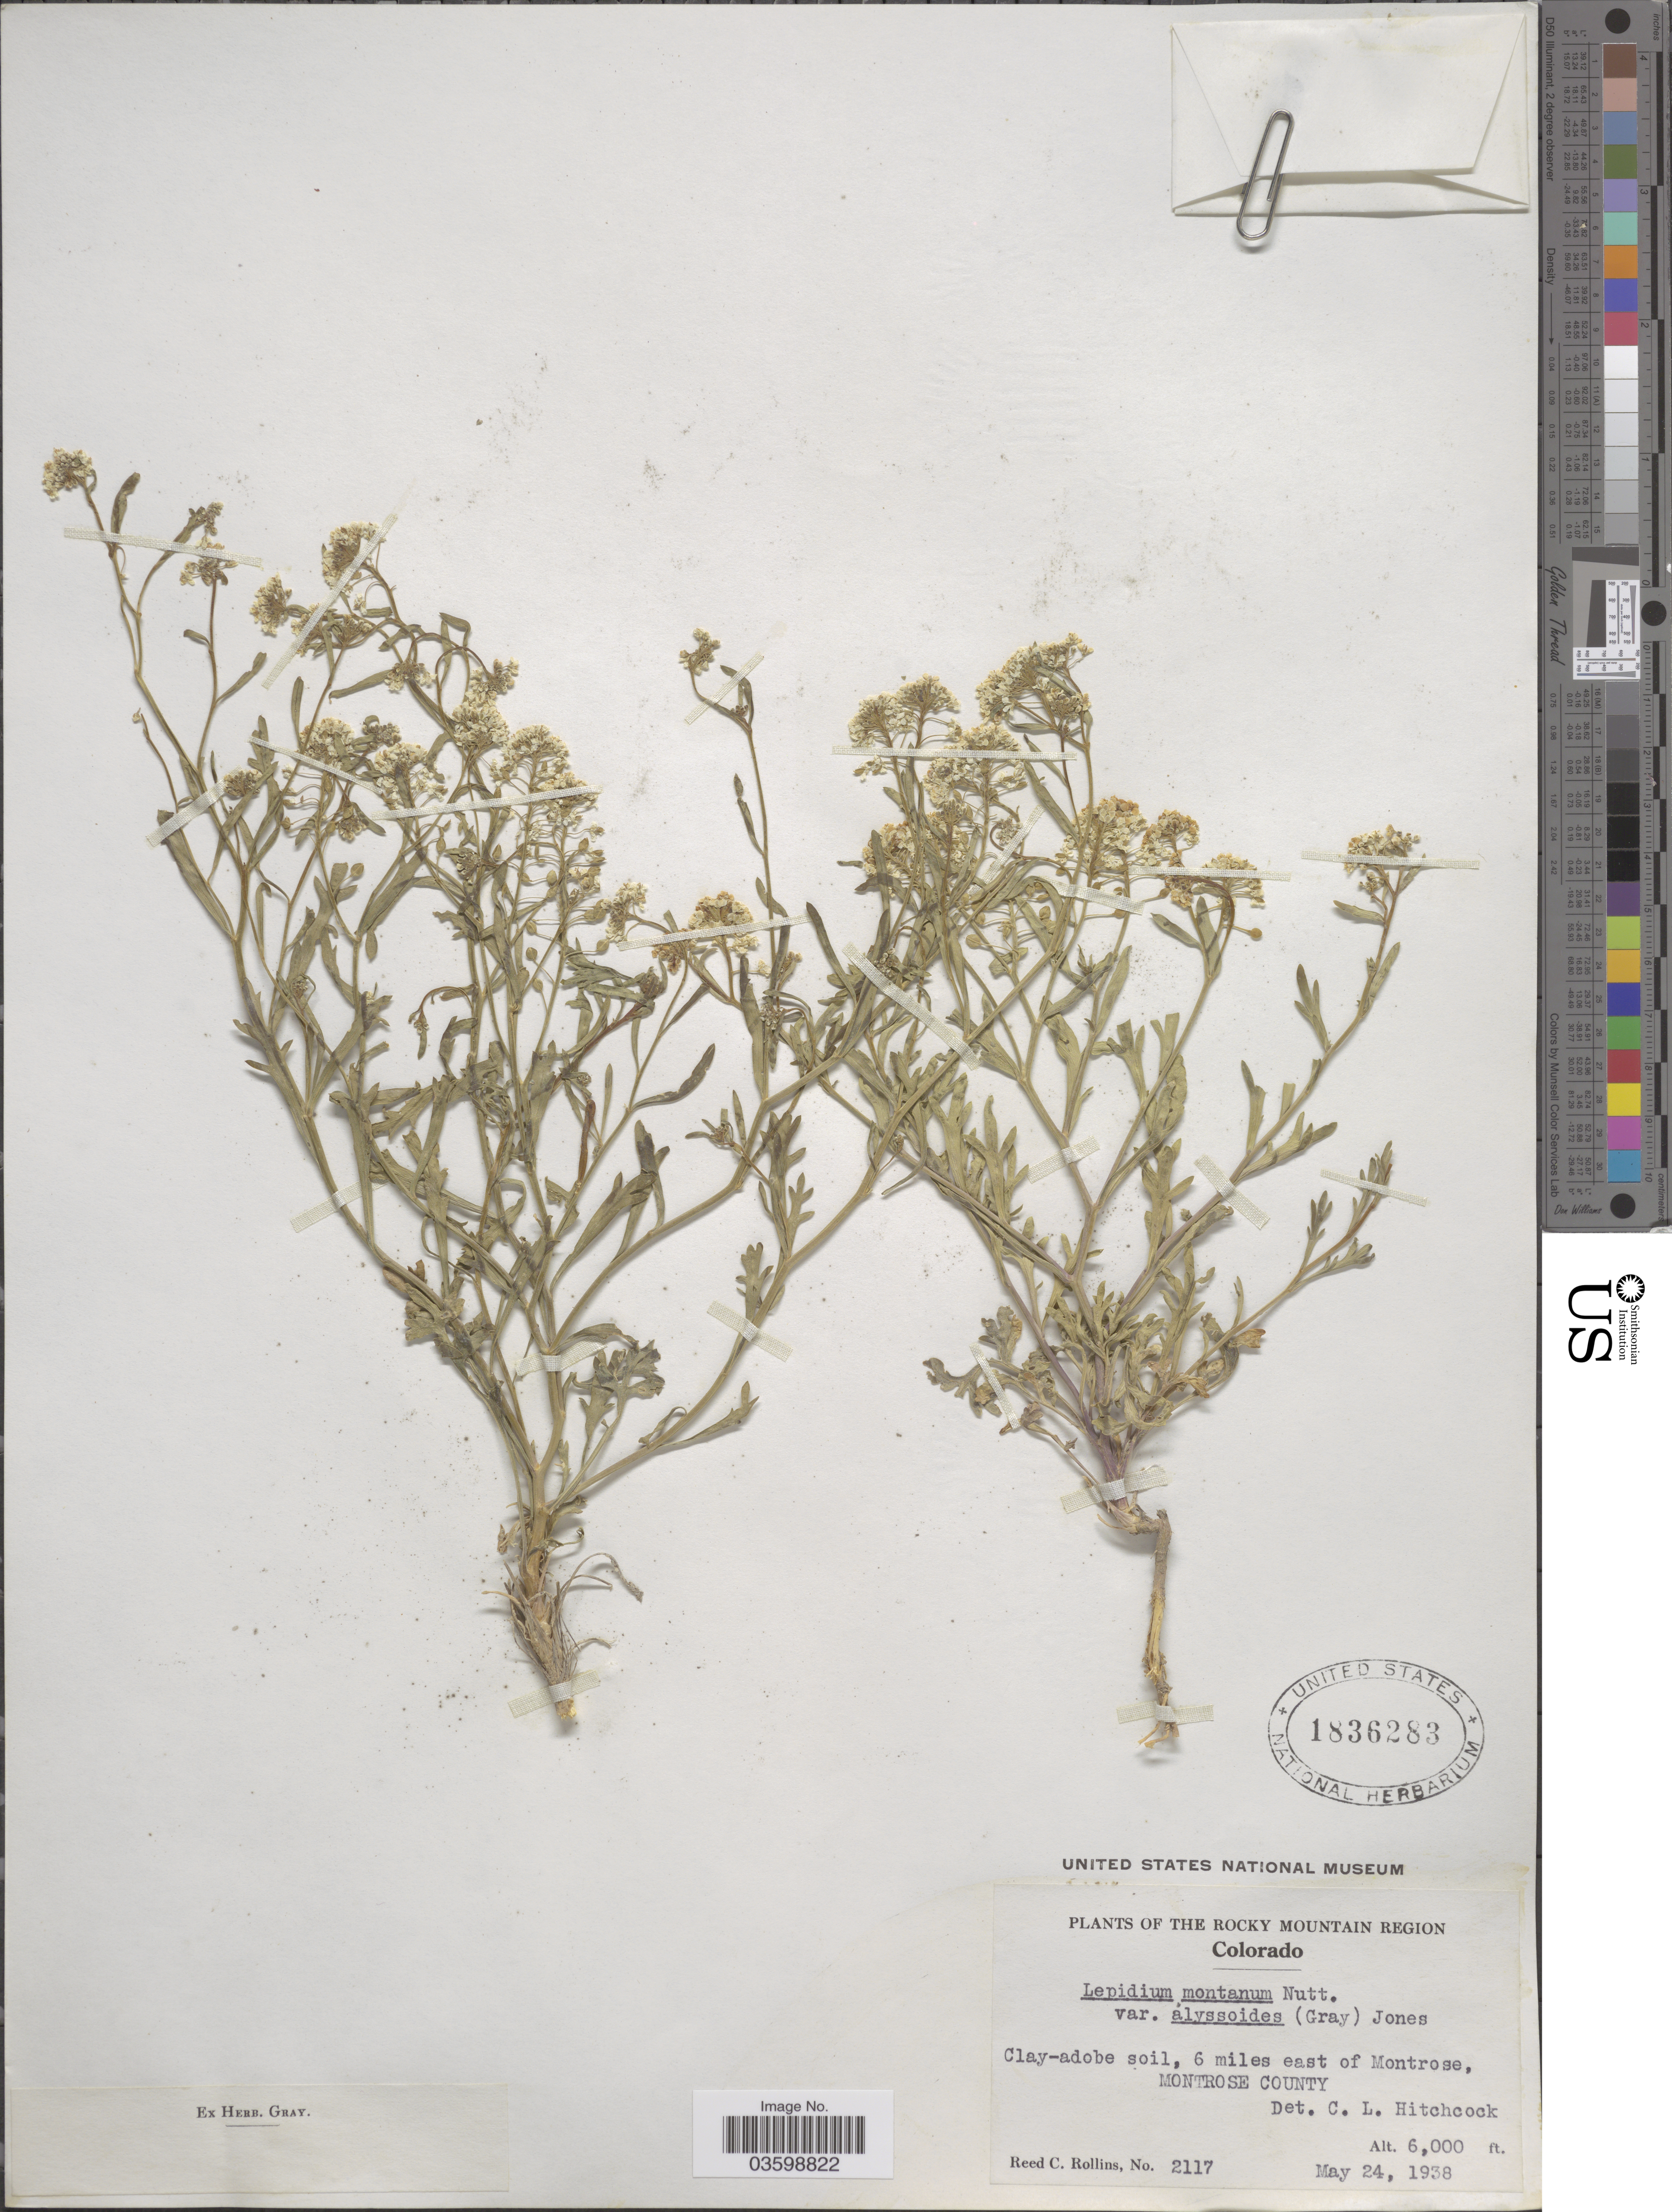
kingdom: Plantae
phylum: Tracheophyta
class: Magnoliopsida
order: Brassicales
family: Brassicaceae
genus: Lepidium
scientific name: Lepidium montanum var. alyssoides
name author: (A. Gray) M.E. Jones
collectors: R. C. Rollins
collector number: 2117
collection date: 1938-05-24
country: United States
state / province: Colorado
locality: The Rocky Mountain Region. Clay-adobe soil, 6 miles east of Montrose, Montrose County.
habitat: clay adobe soil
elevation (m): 1829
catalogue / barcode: US 1836283